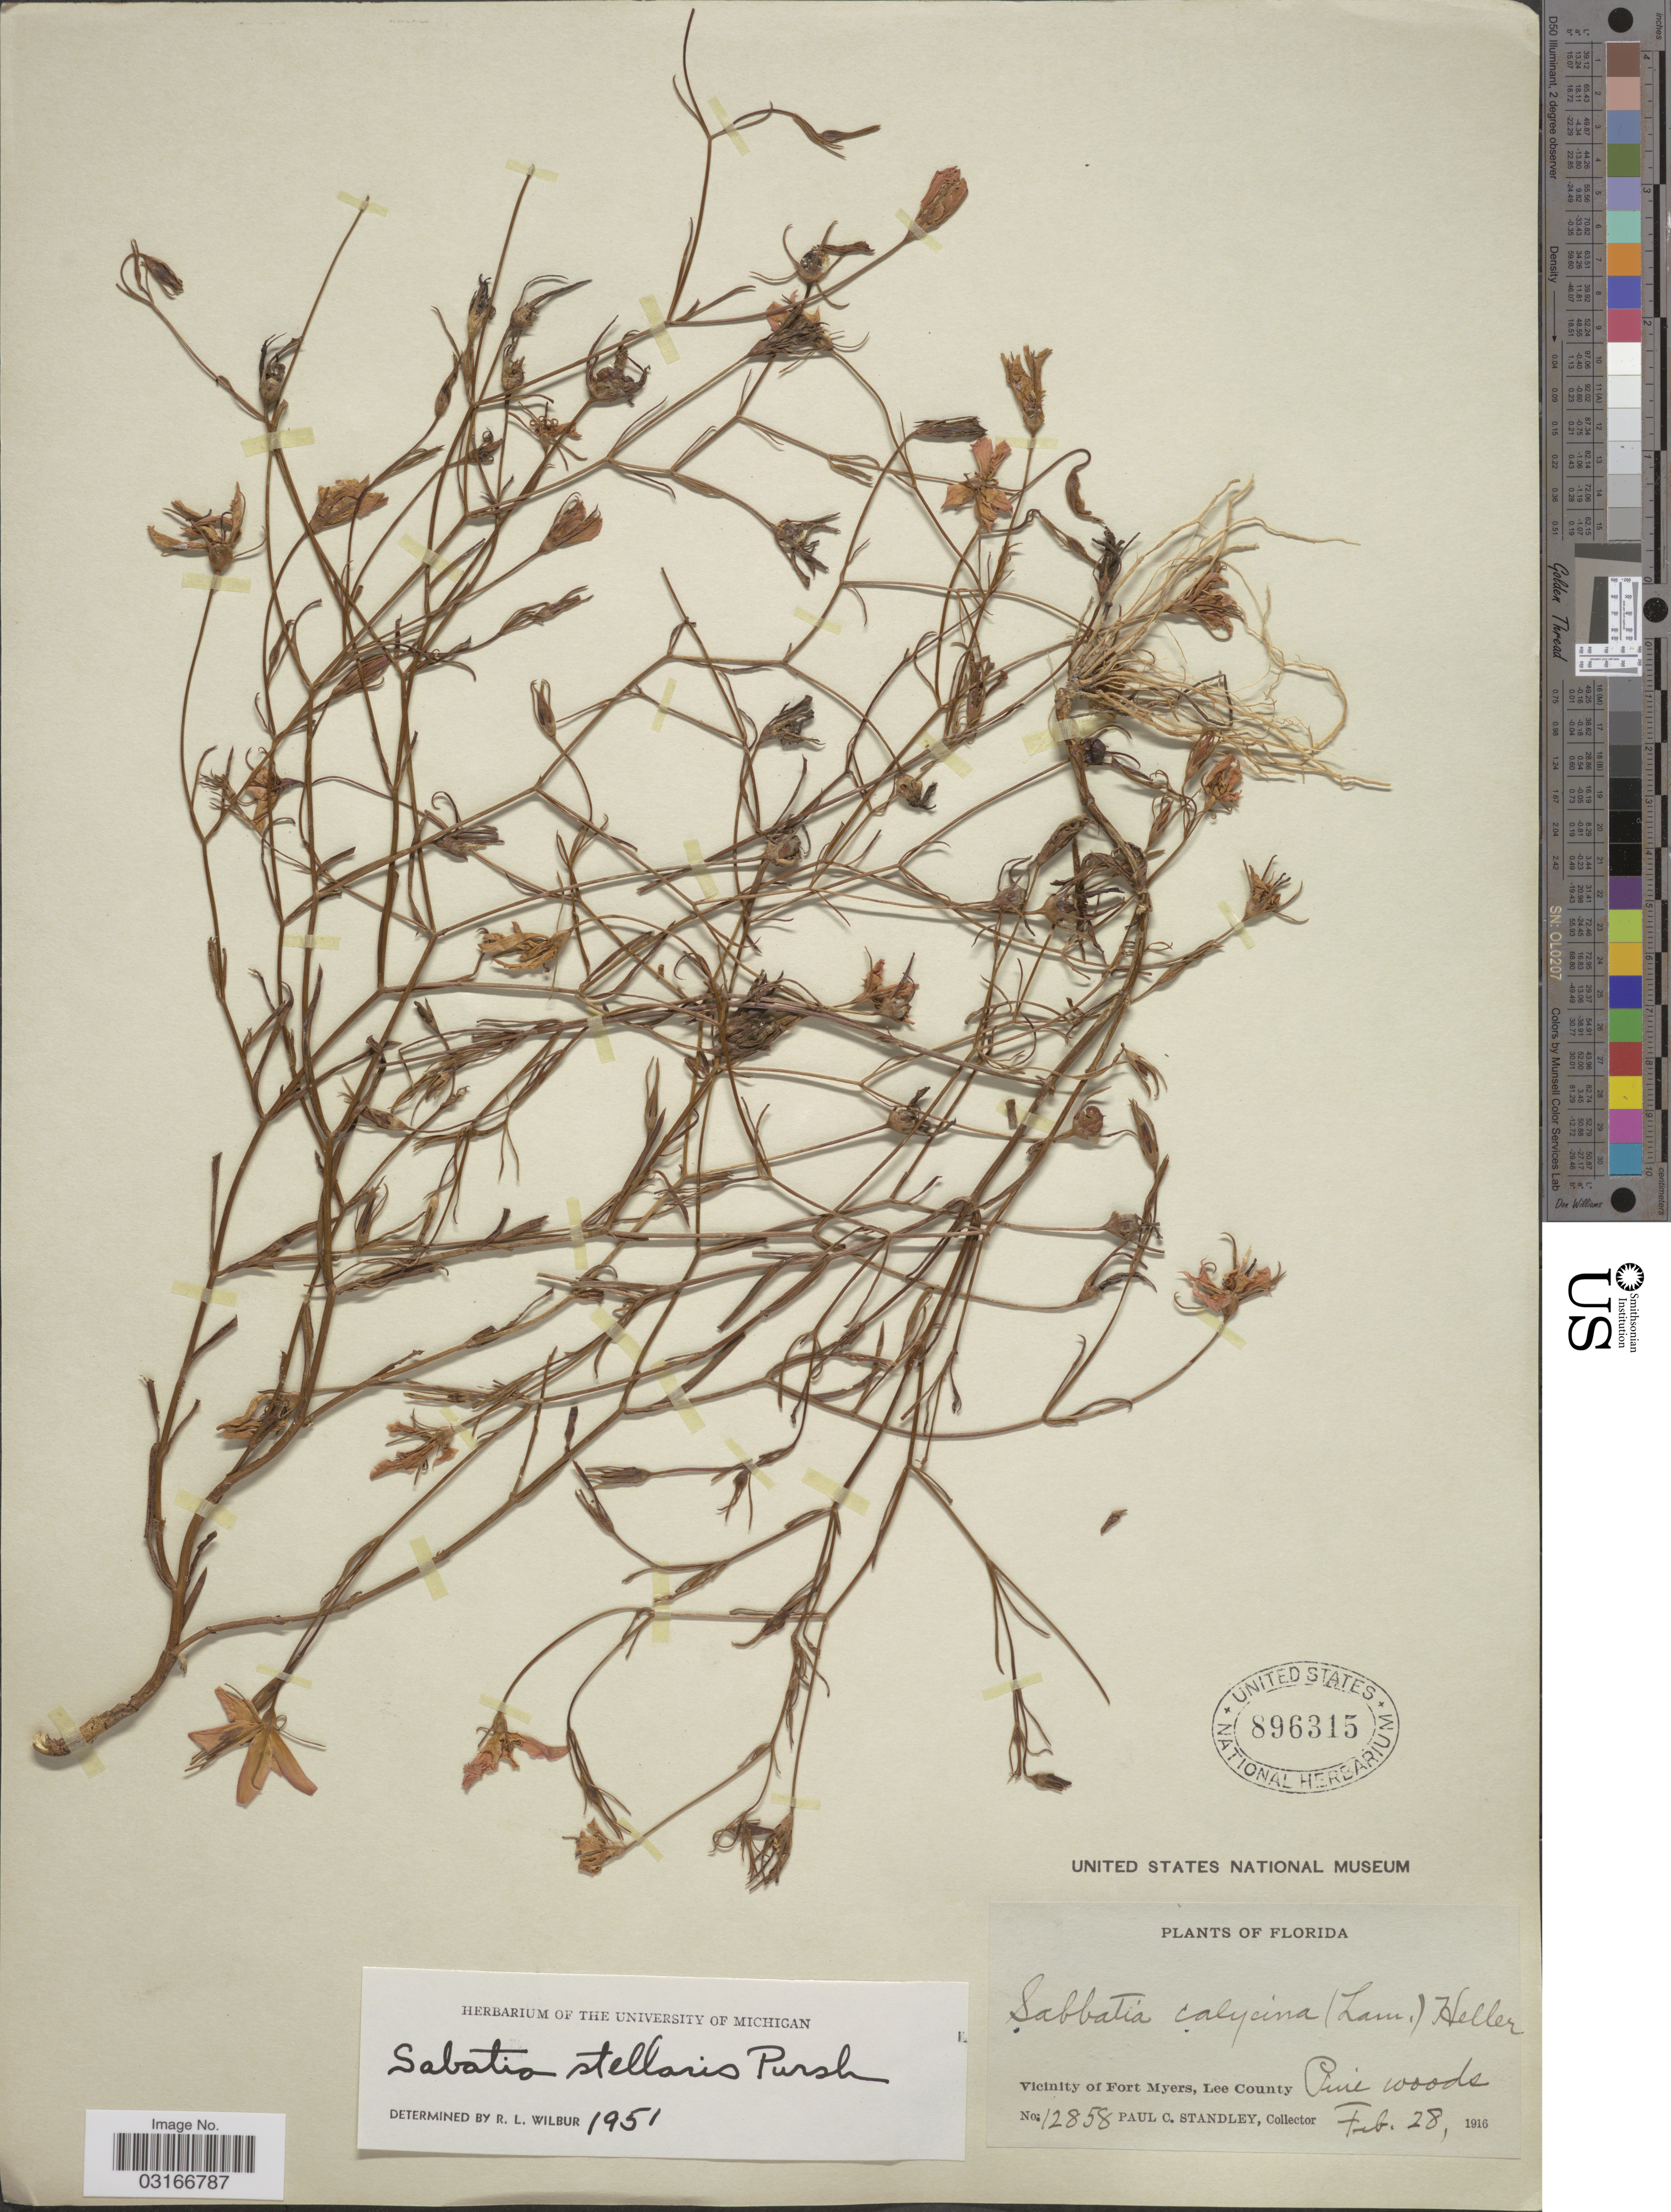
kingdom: Plantae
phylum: Tracheophyta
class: Magnoliopsida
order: Gentianales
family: Gentianaceae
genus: Sabatia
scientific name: Sabatia stellaris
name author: Pursh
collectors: P. C. Standley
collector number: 12858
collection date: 1916-02-28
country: United States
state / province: Florida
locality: Vicinity of Fort Myers, Lee County.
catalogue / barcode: US 896315